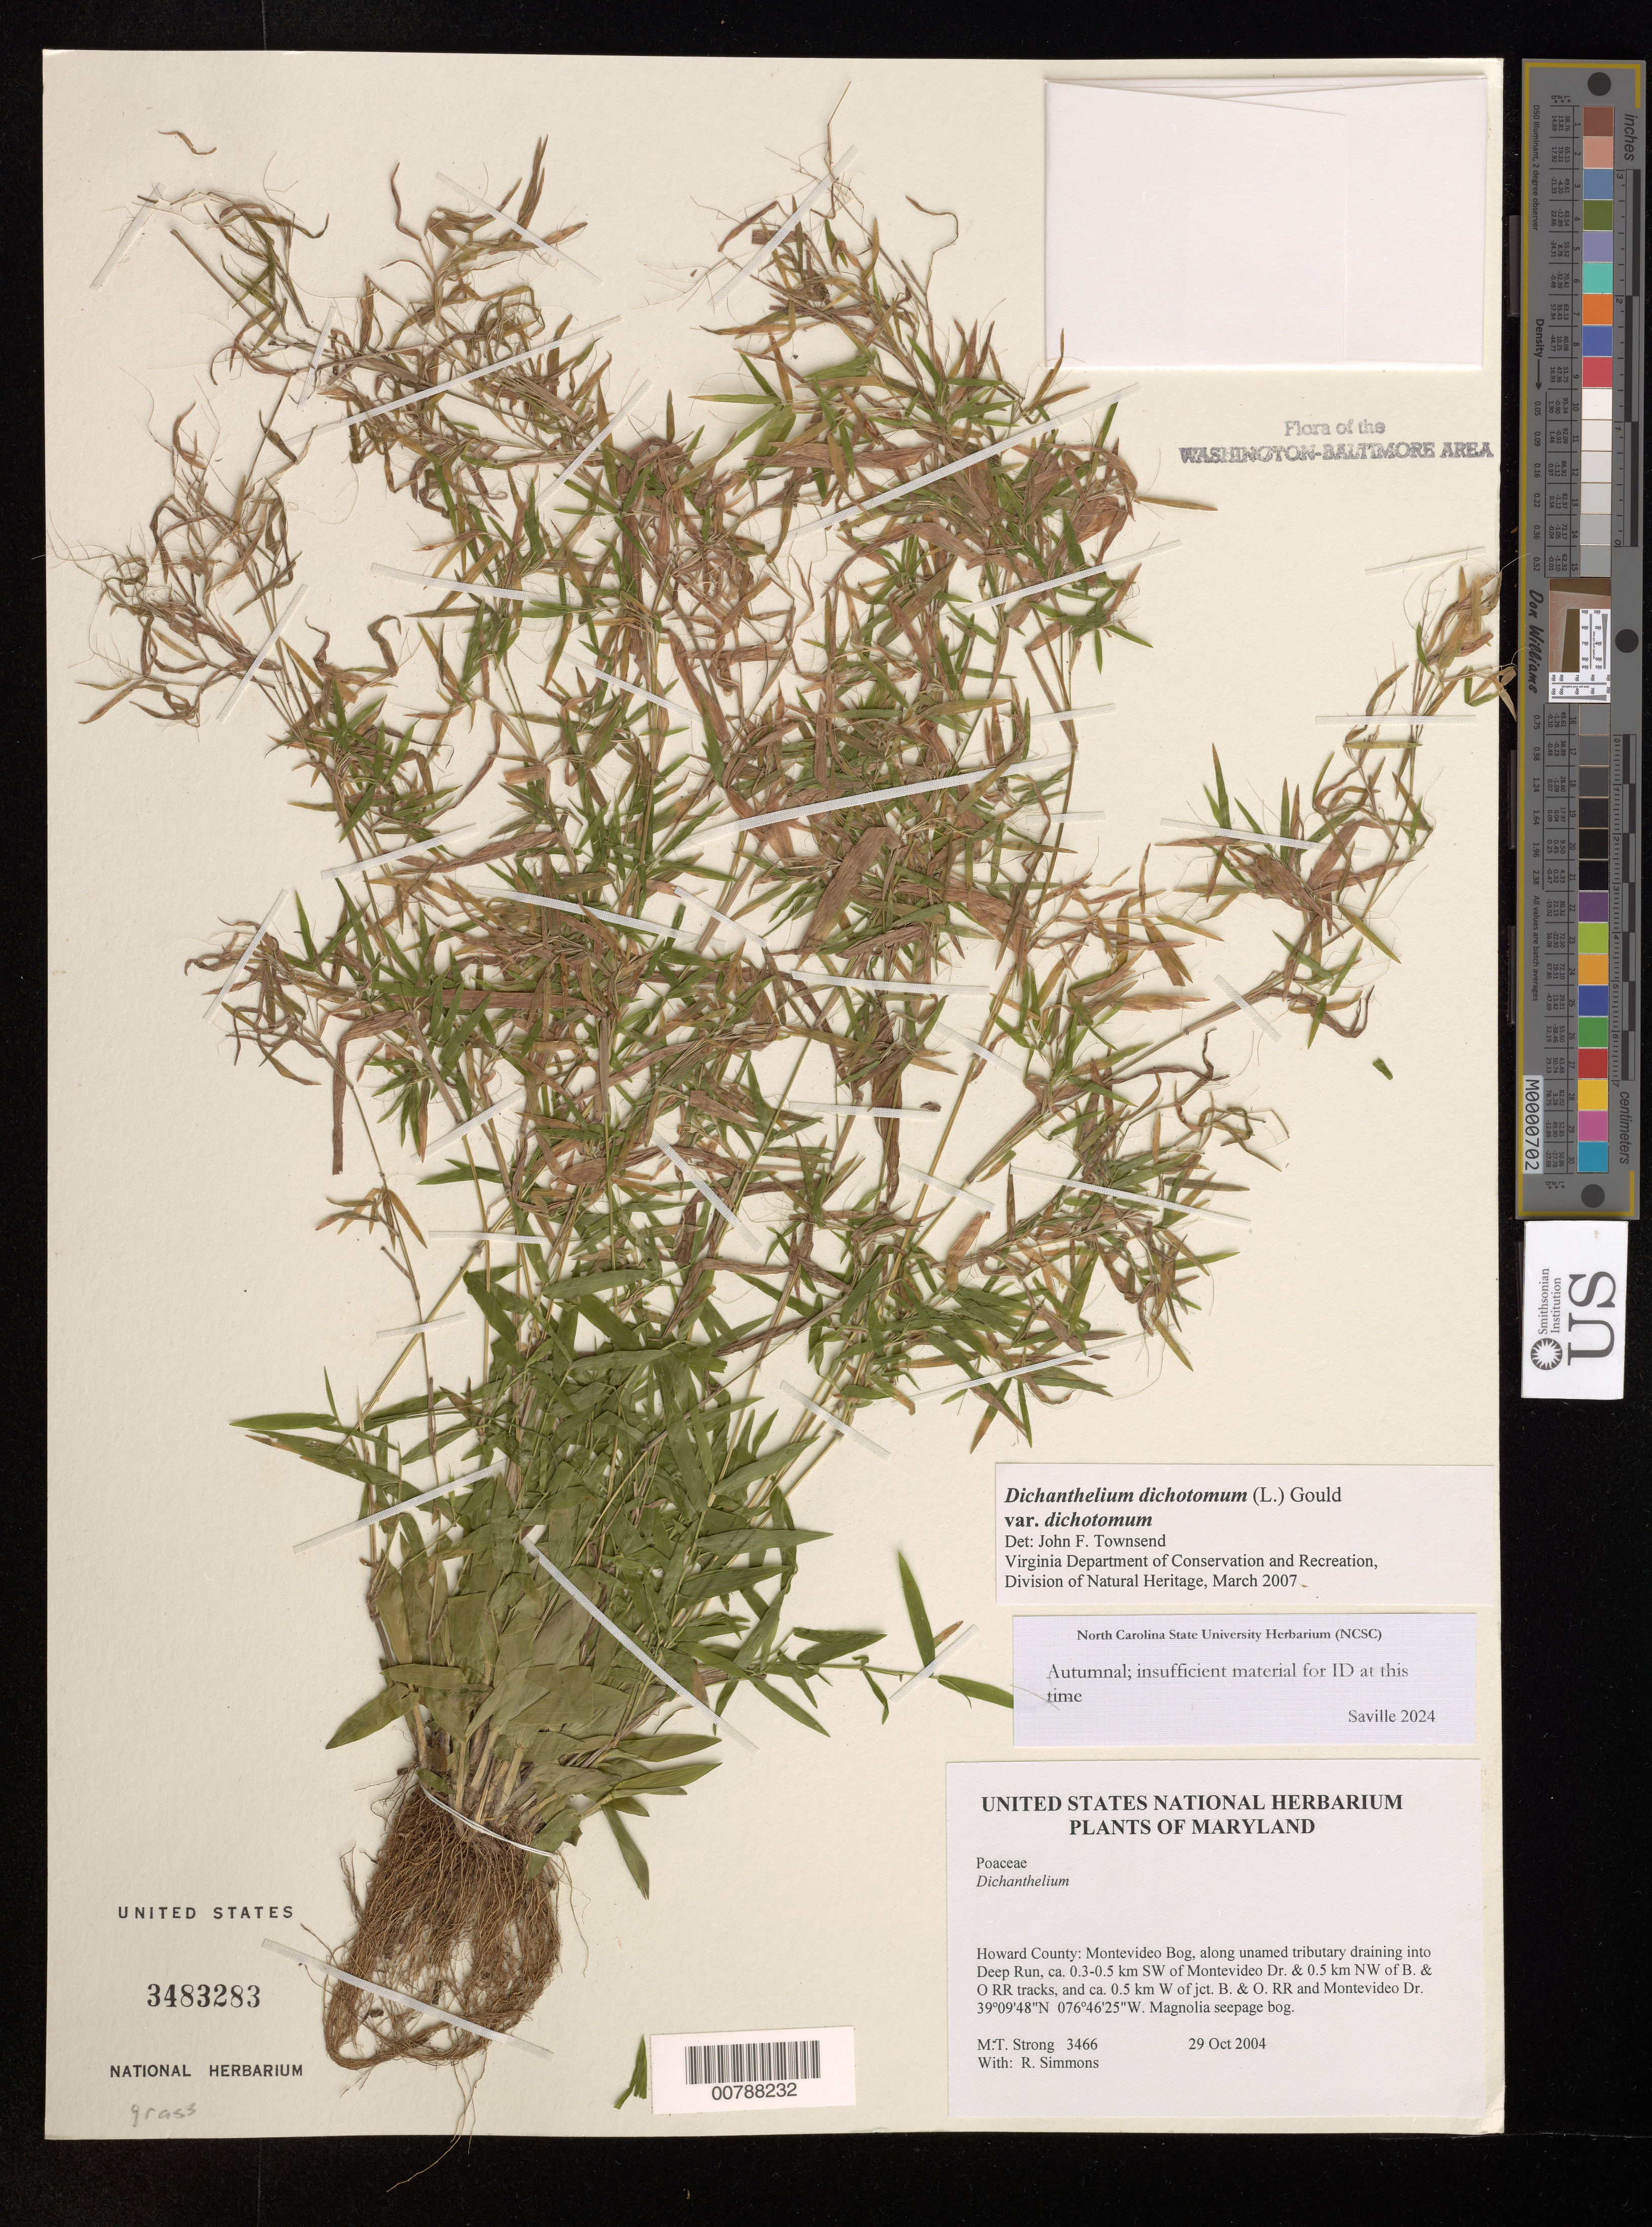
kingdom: Plantae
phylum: Tracheophyta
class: Liliopsida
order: Poales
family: Poaceae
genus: Dichanthelium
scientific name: Dichanthelium dichotomum var. dichotomum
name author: (L.) Gould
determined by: Saville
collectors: M. T. Strong & R. B. Simmons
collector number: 3466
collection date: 2004-10-29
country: United States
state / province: Maryland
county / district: Howard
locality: Montevideo Bog, along unnamed tributary draining in to Deep Run, ca. 0.3-0.5 km SW of Montevideo Dr. & 0.5 km NW of B. & O. RR Tracks, and ca. 0.5 km W of jct. B. & O. RR and Montevideo Dr.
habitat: Magnolia seepage bog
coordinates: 39 09 48 N, 076 46 25 W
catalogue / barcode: US 3483283